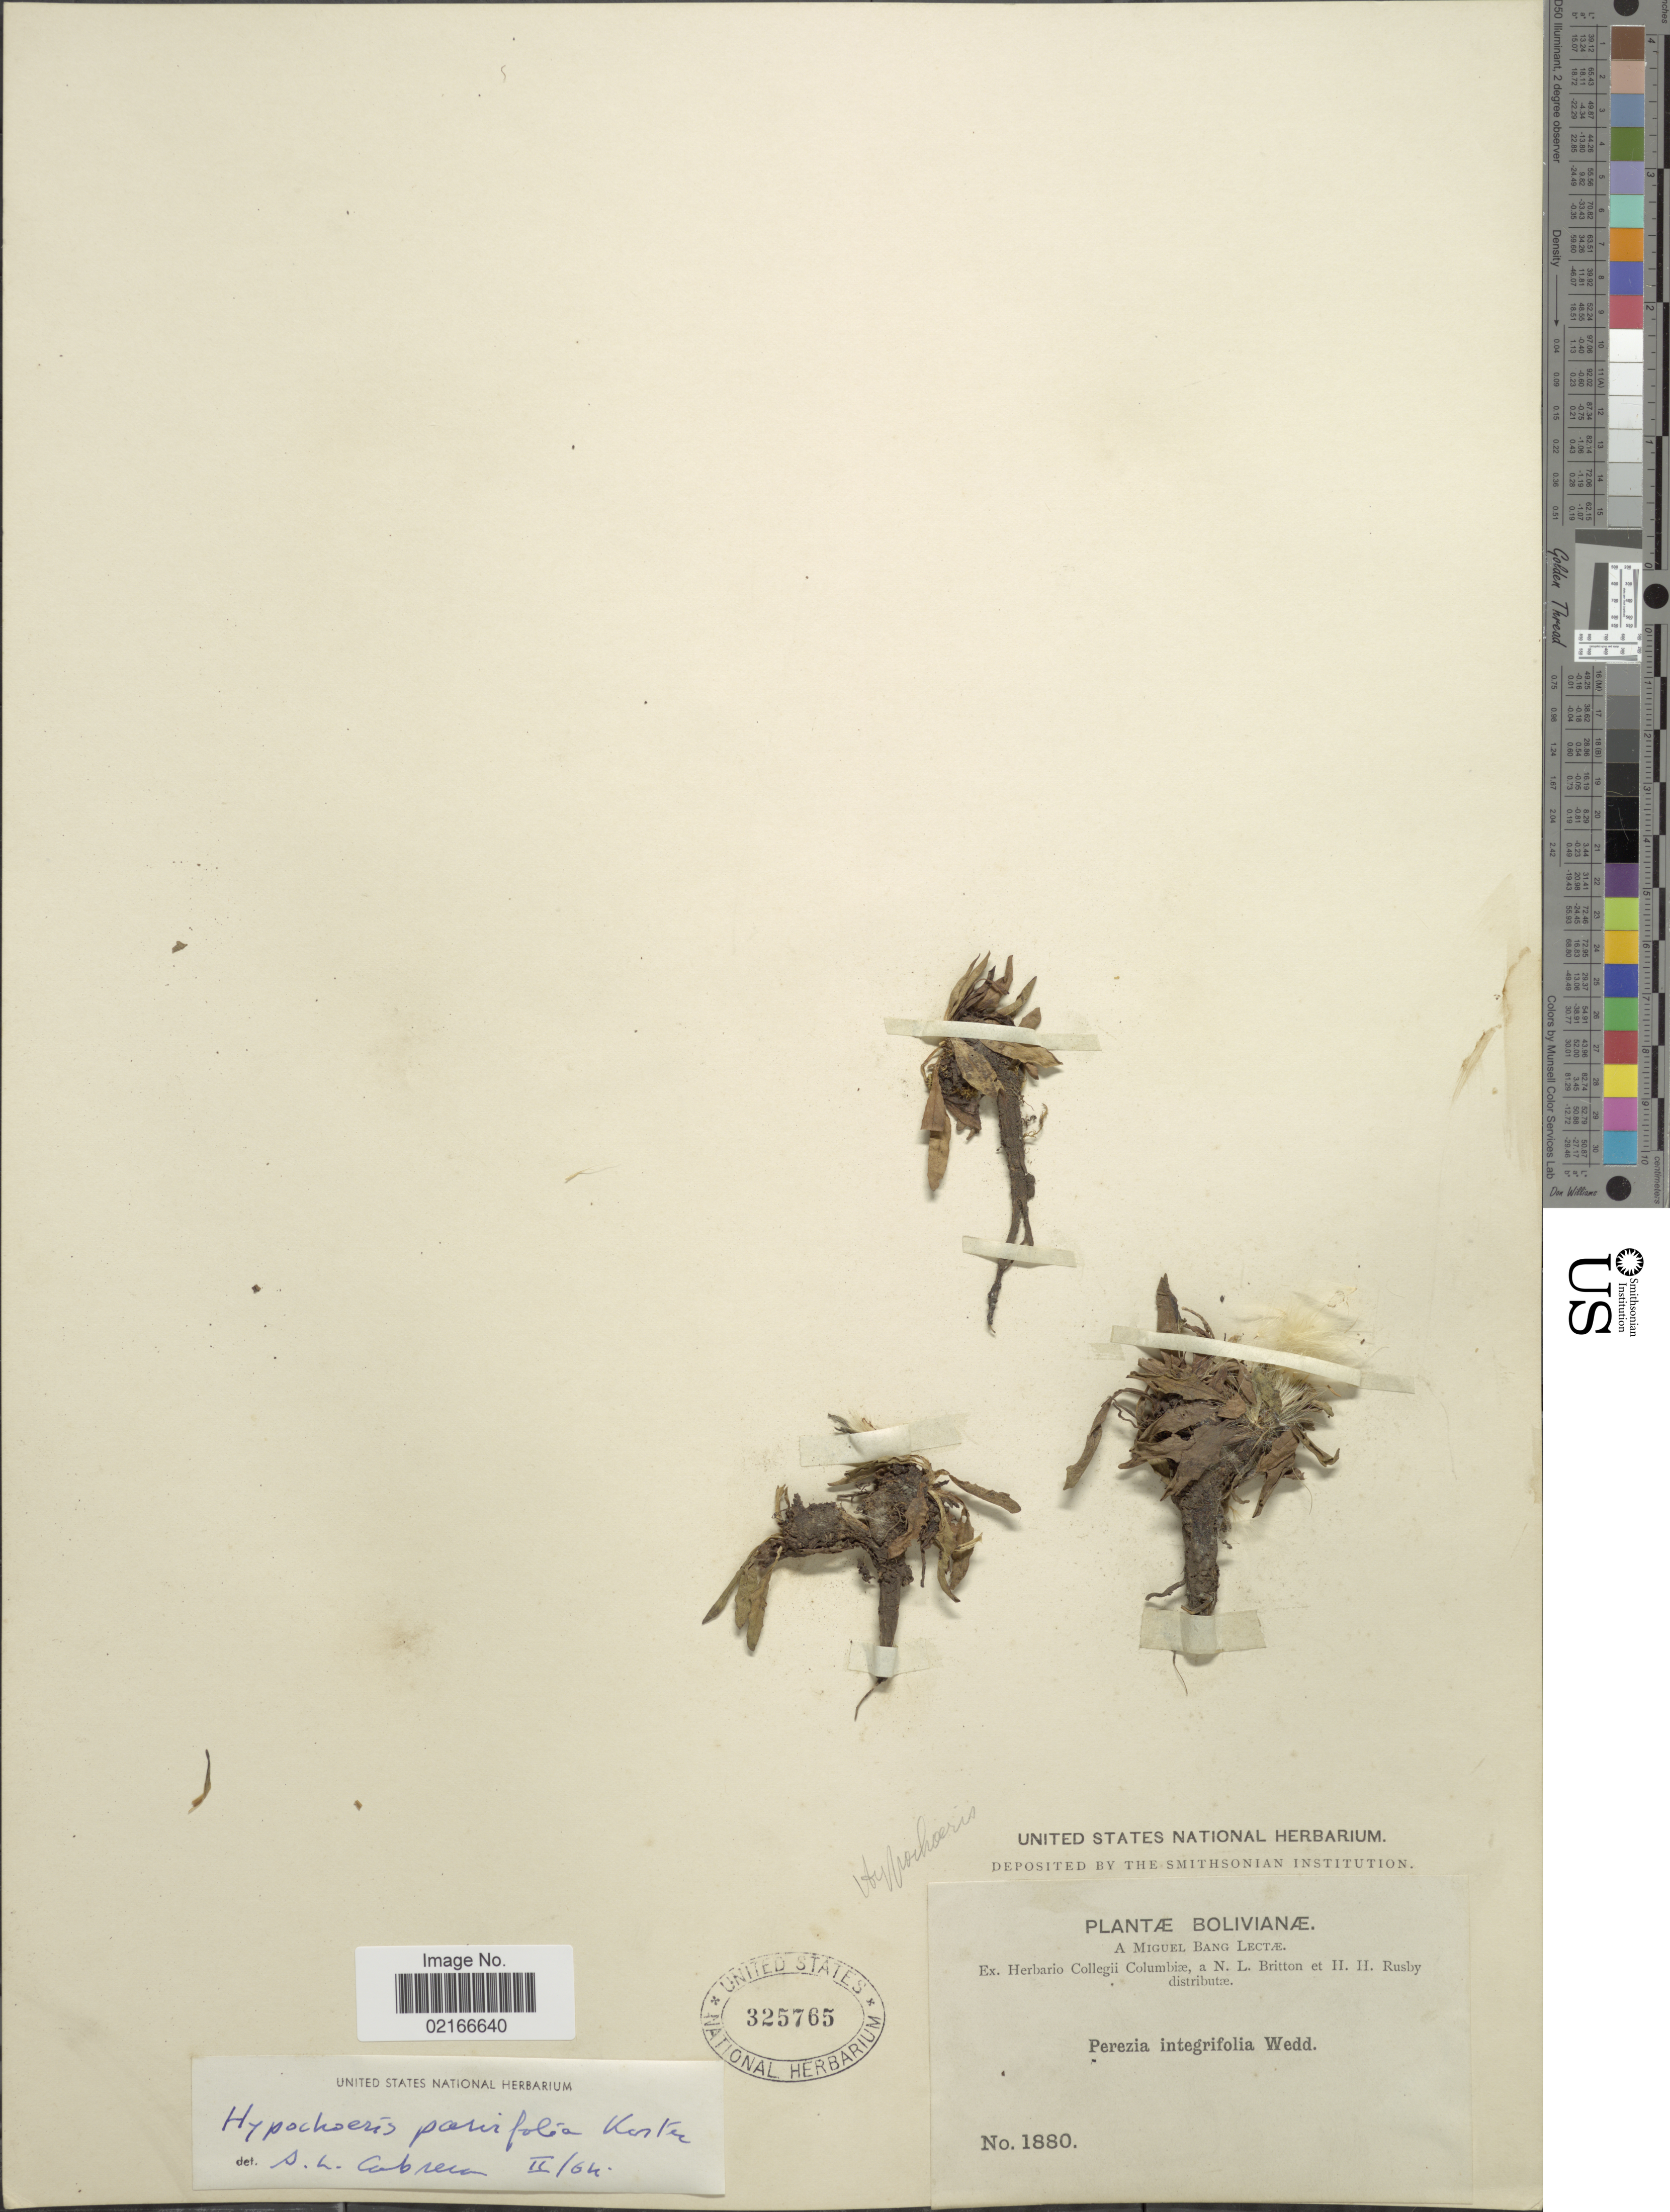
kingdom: Plantae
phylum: Tracheophyta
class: Magnoliopsida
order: Asterales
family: Asteraceae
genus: Hypochaeris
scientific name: Hypochaeris parvifolia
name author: J. Kost.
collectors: M. Bang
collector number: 1880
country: Bolivia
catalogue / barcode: US 325765